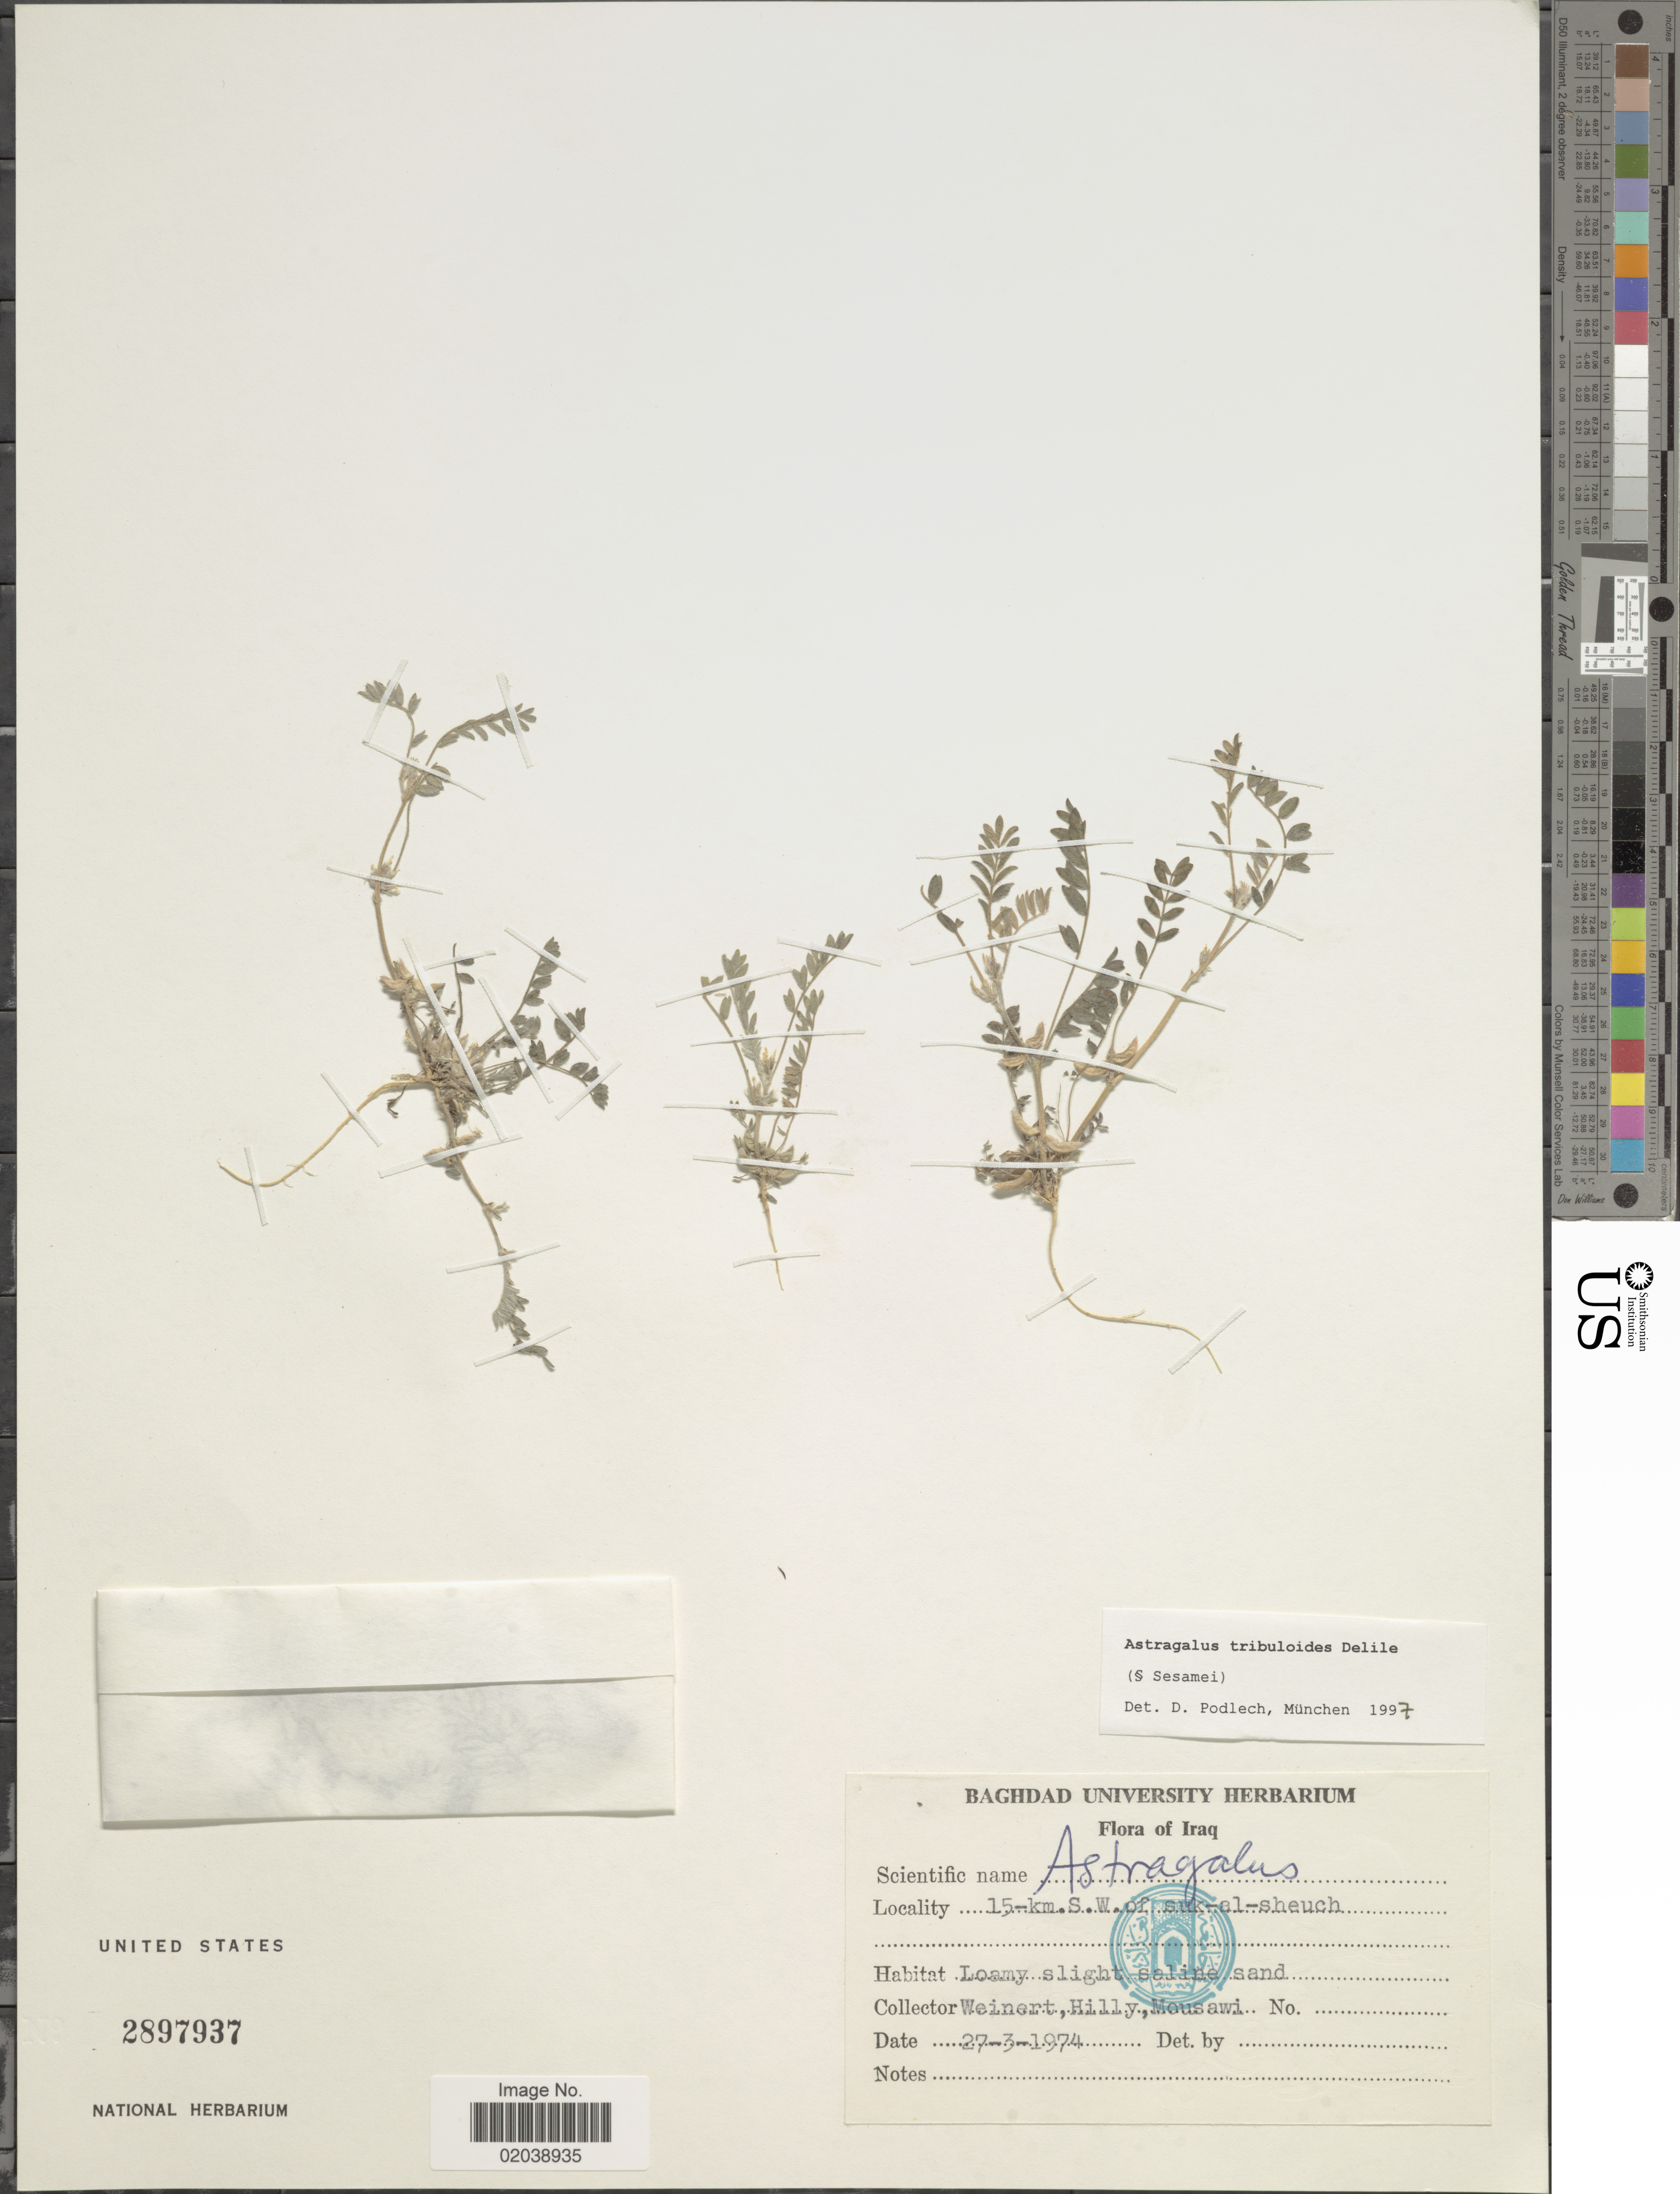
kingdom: Plantae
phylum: Tracheophyta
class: Magnoliopsida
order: Fabales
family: Fabaceae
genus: Astragalus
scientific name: Astragalus tribuloides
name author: Delile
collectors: Weinert, --, Hilly & Mousawi, --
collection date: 1974-03-27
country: Iraq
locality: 15-km S.W. of suk-al-sheuch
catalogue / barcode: US 32897937